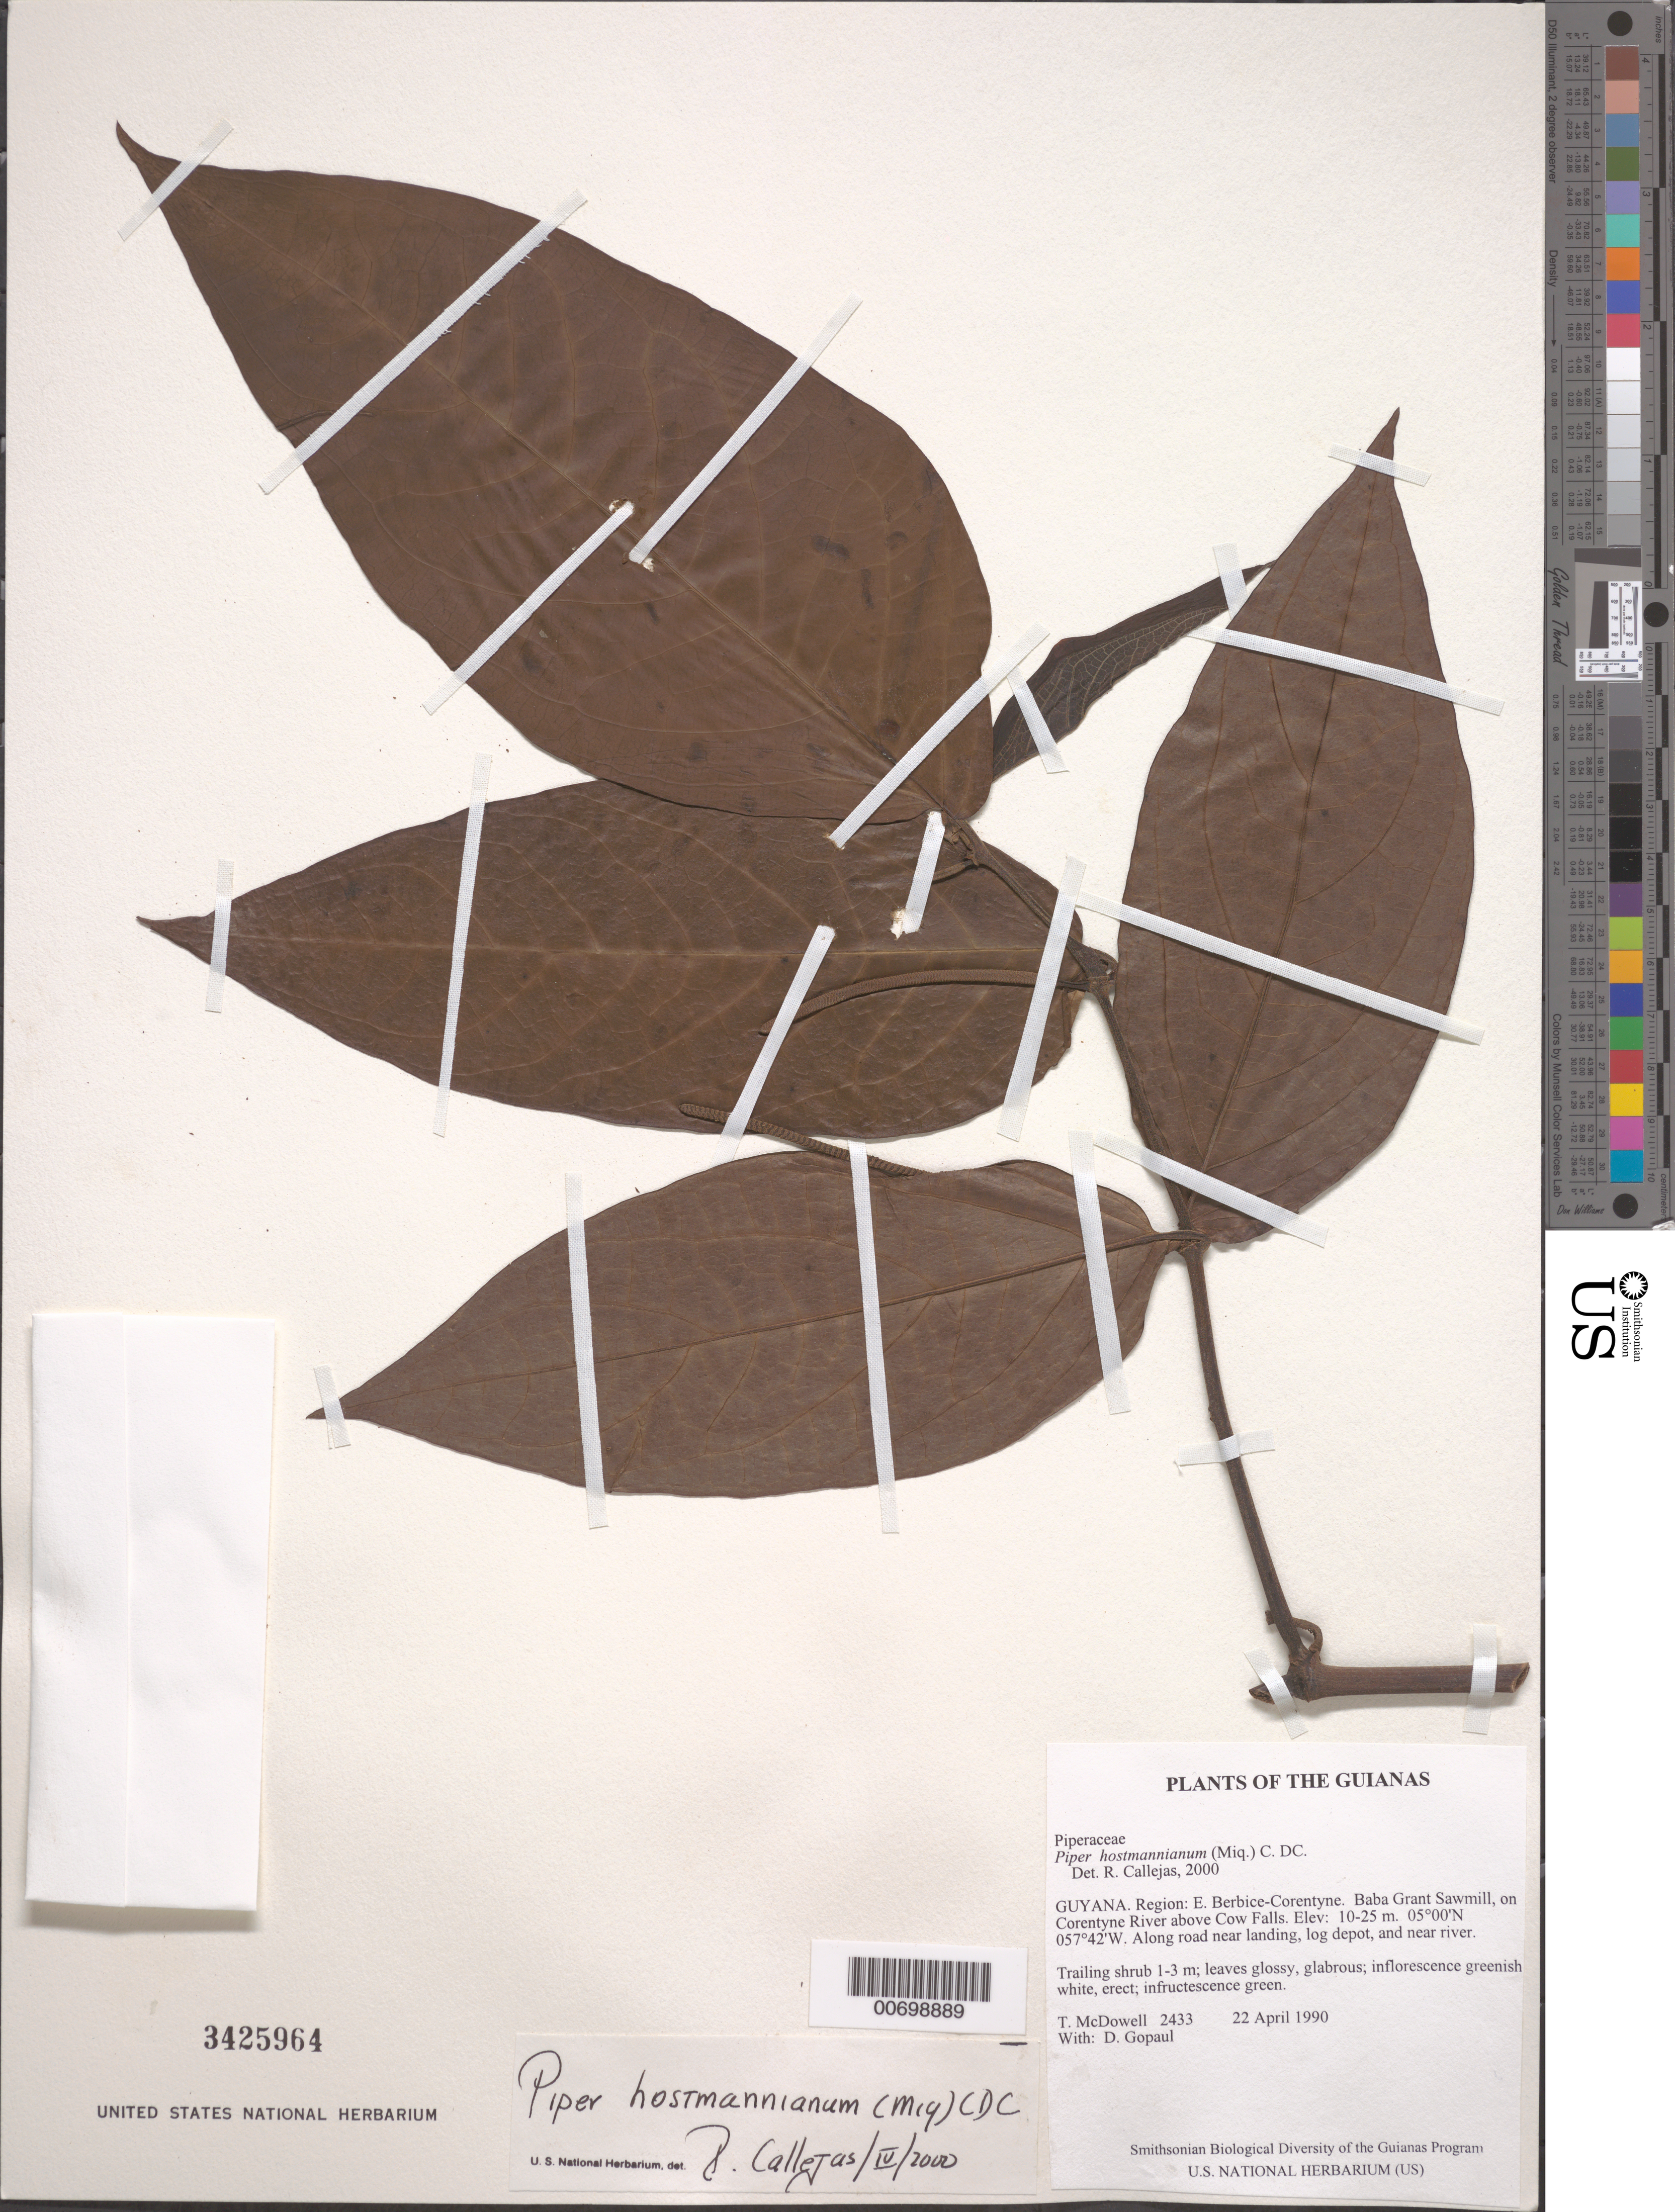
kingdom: Plantae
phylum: Tracheophyta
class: Magnoliopsida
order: Piperales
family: Piperaceae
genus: Piper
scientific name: Piper hostmannianum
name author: (Miq.) C. DC.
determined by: Görts-van Rijn, A. R.; Christenhusz, M. J.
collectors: T. McDowell & D. Gopaul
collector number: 2433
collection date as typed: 22 April 1990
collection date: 1990-04-22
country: Guyana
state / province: E. Berbice-Corentyne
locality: Baba Grant Sawmill, on Corentyne River above Cow Falls. Near logging camp and landing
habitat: Disturbed areas and near banks of river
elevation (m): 10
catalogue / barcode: US 3425964